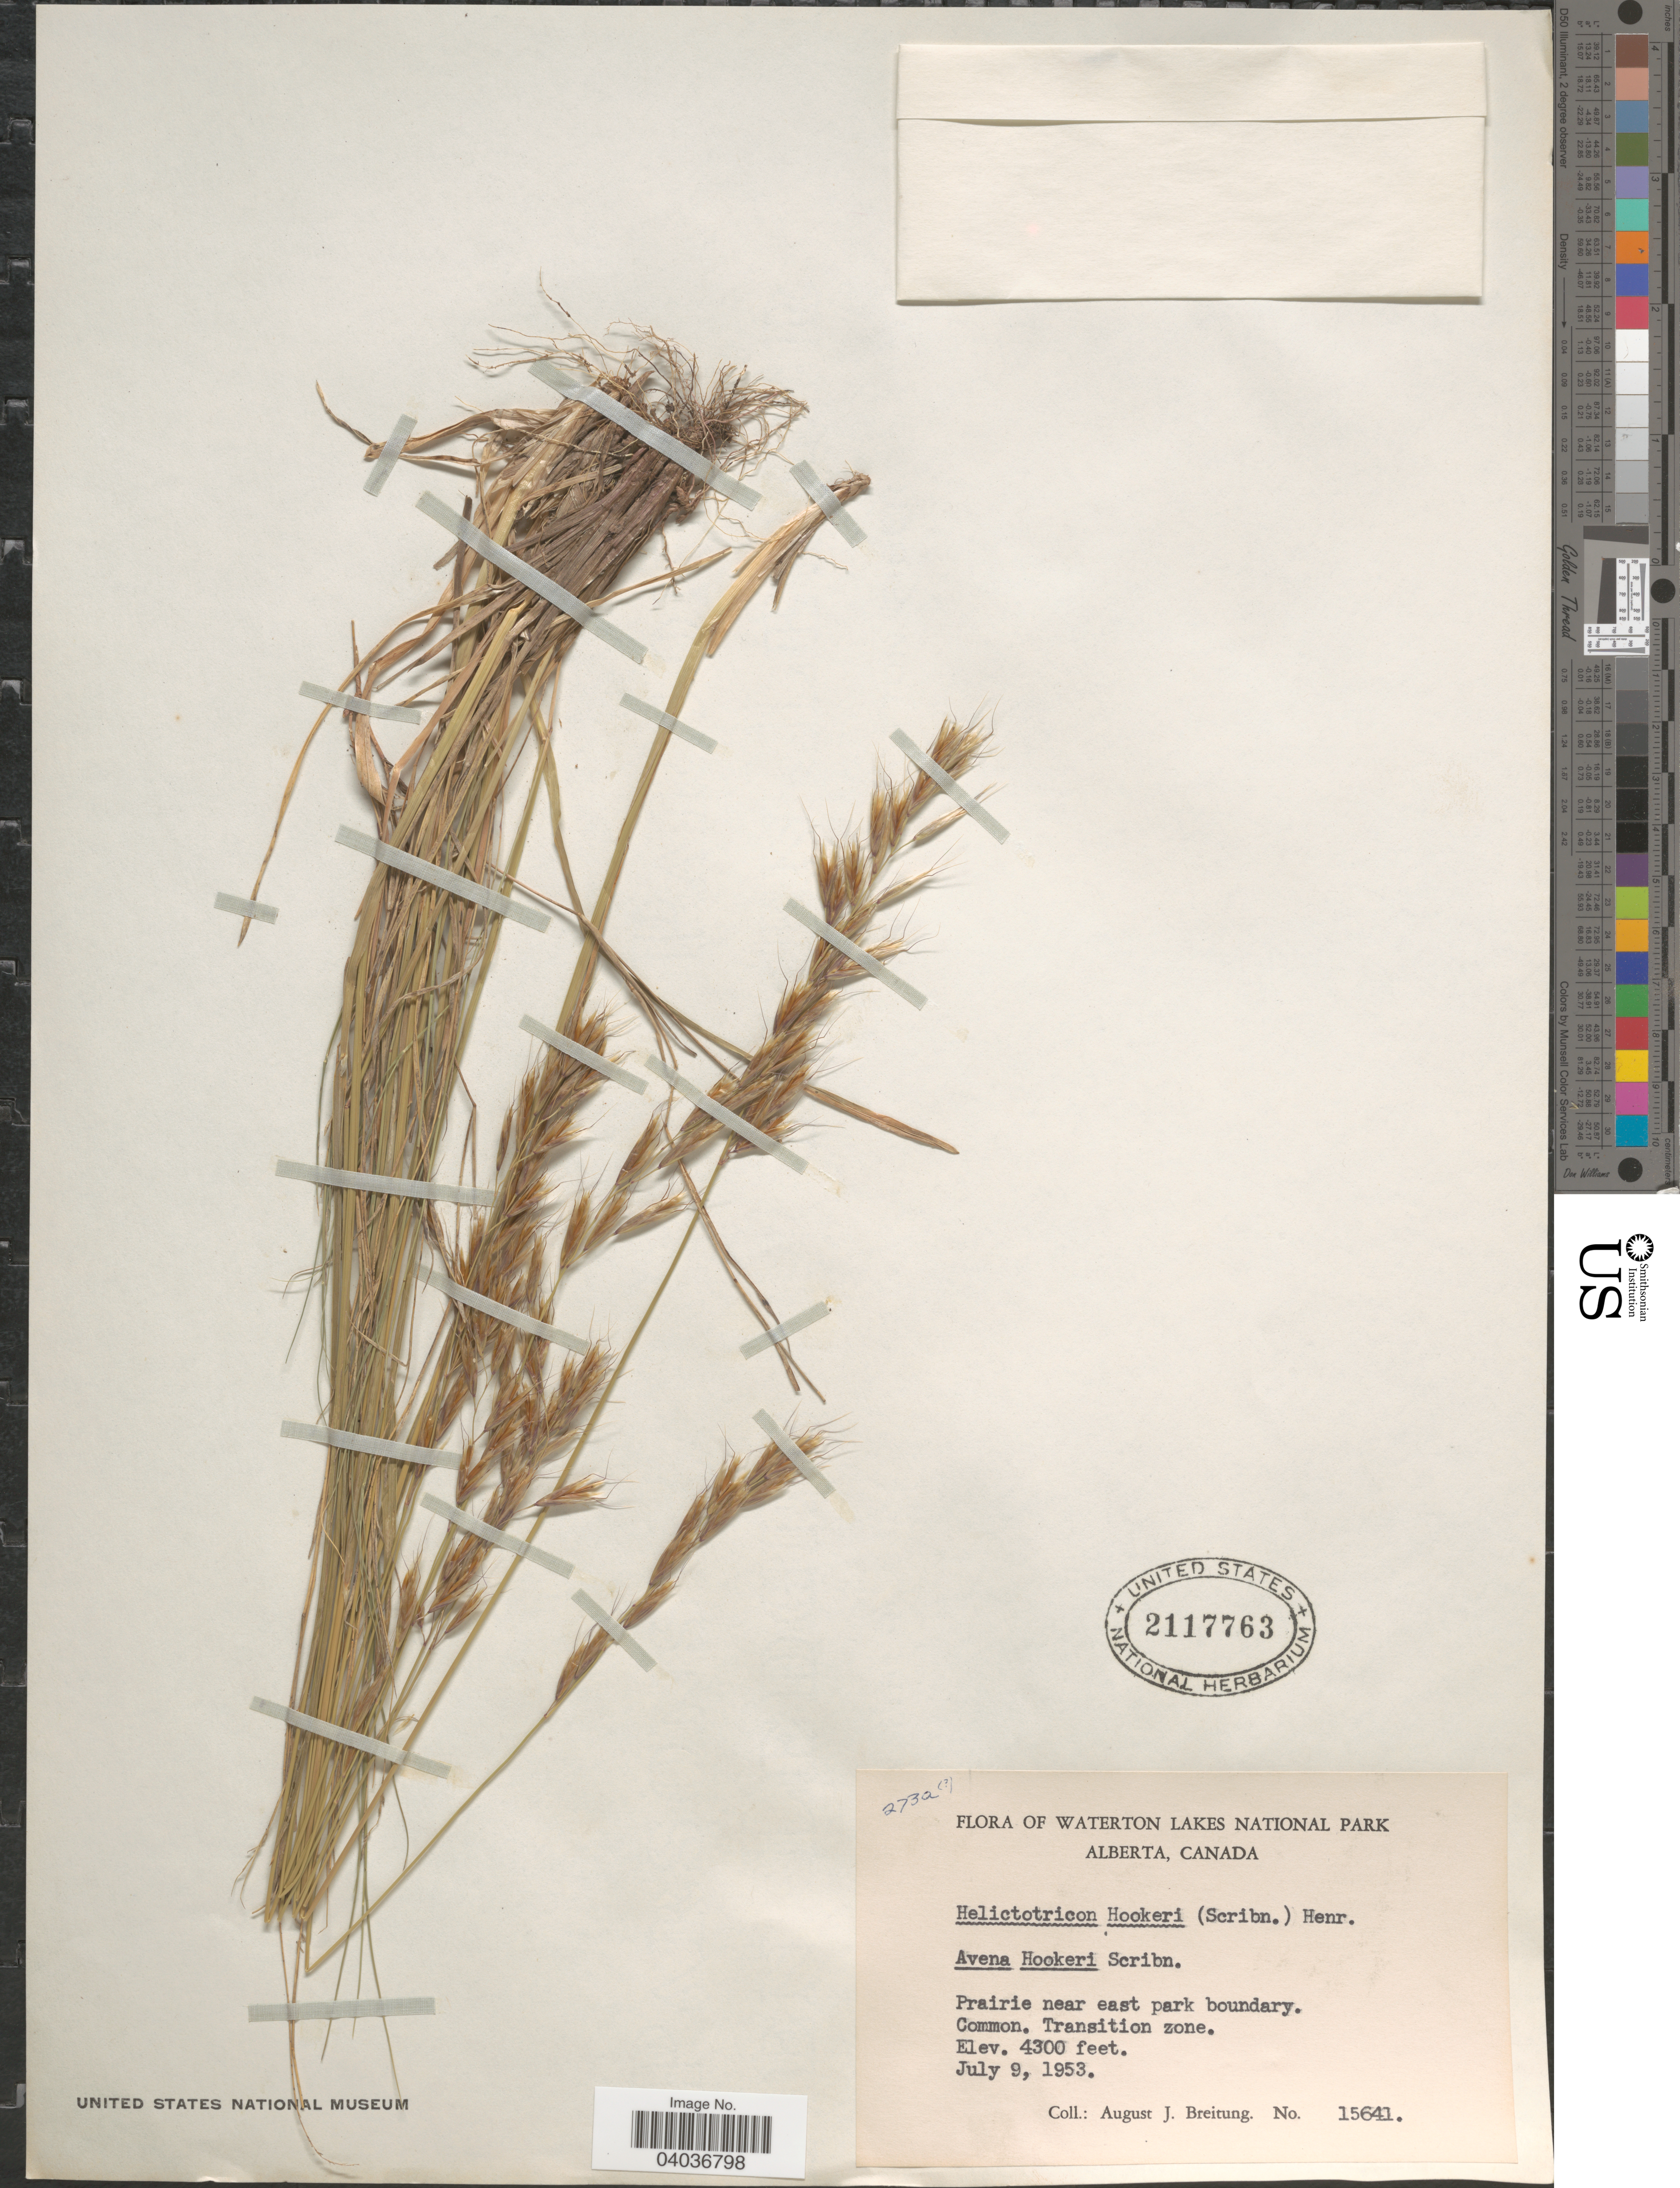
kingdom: Plantae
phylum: Tracheophyta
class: Liliopsida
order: Poales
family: Poaceae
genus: Helictochloa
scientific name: Helictochloa hookeri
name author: (Scribn.) Romero Zarco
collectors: A. Breitung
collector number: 15641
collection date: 1953-07-09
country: Canada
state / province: Alberta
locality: Waterton Lakes National Park. Near east park boundary. Transition zone.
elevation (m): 1311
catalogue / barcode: US 2117763